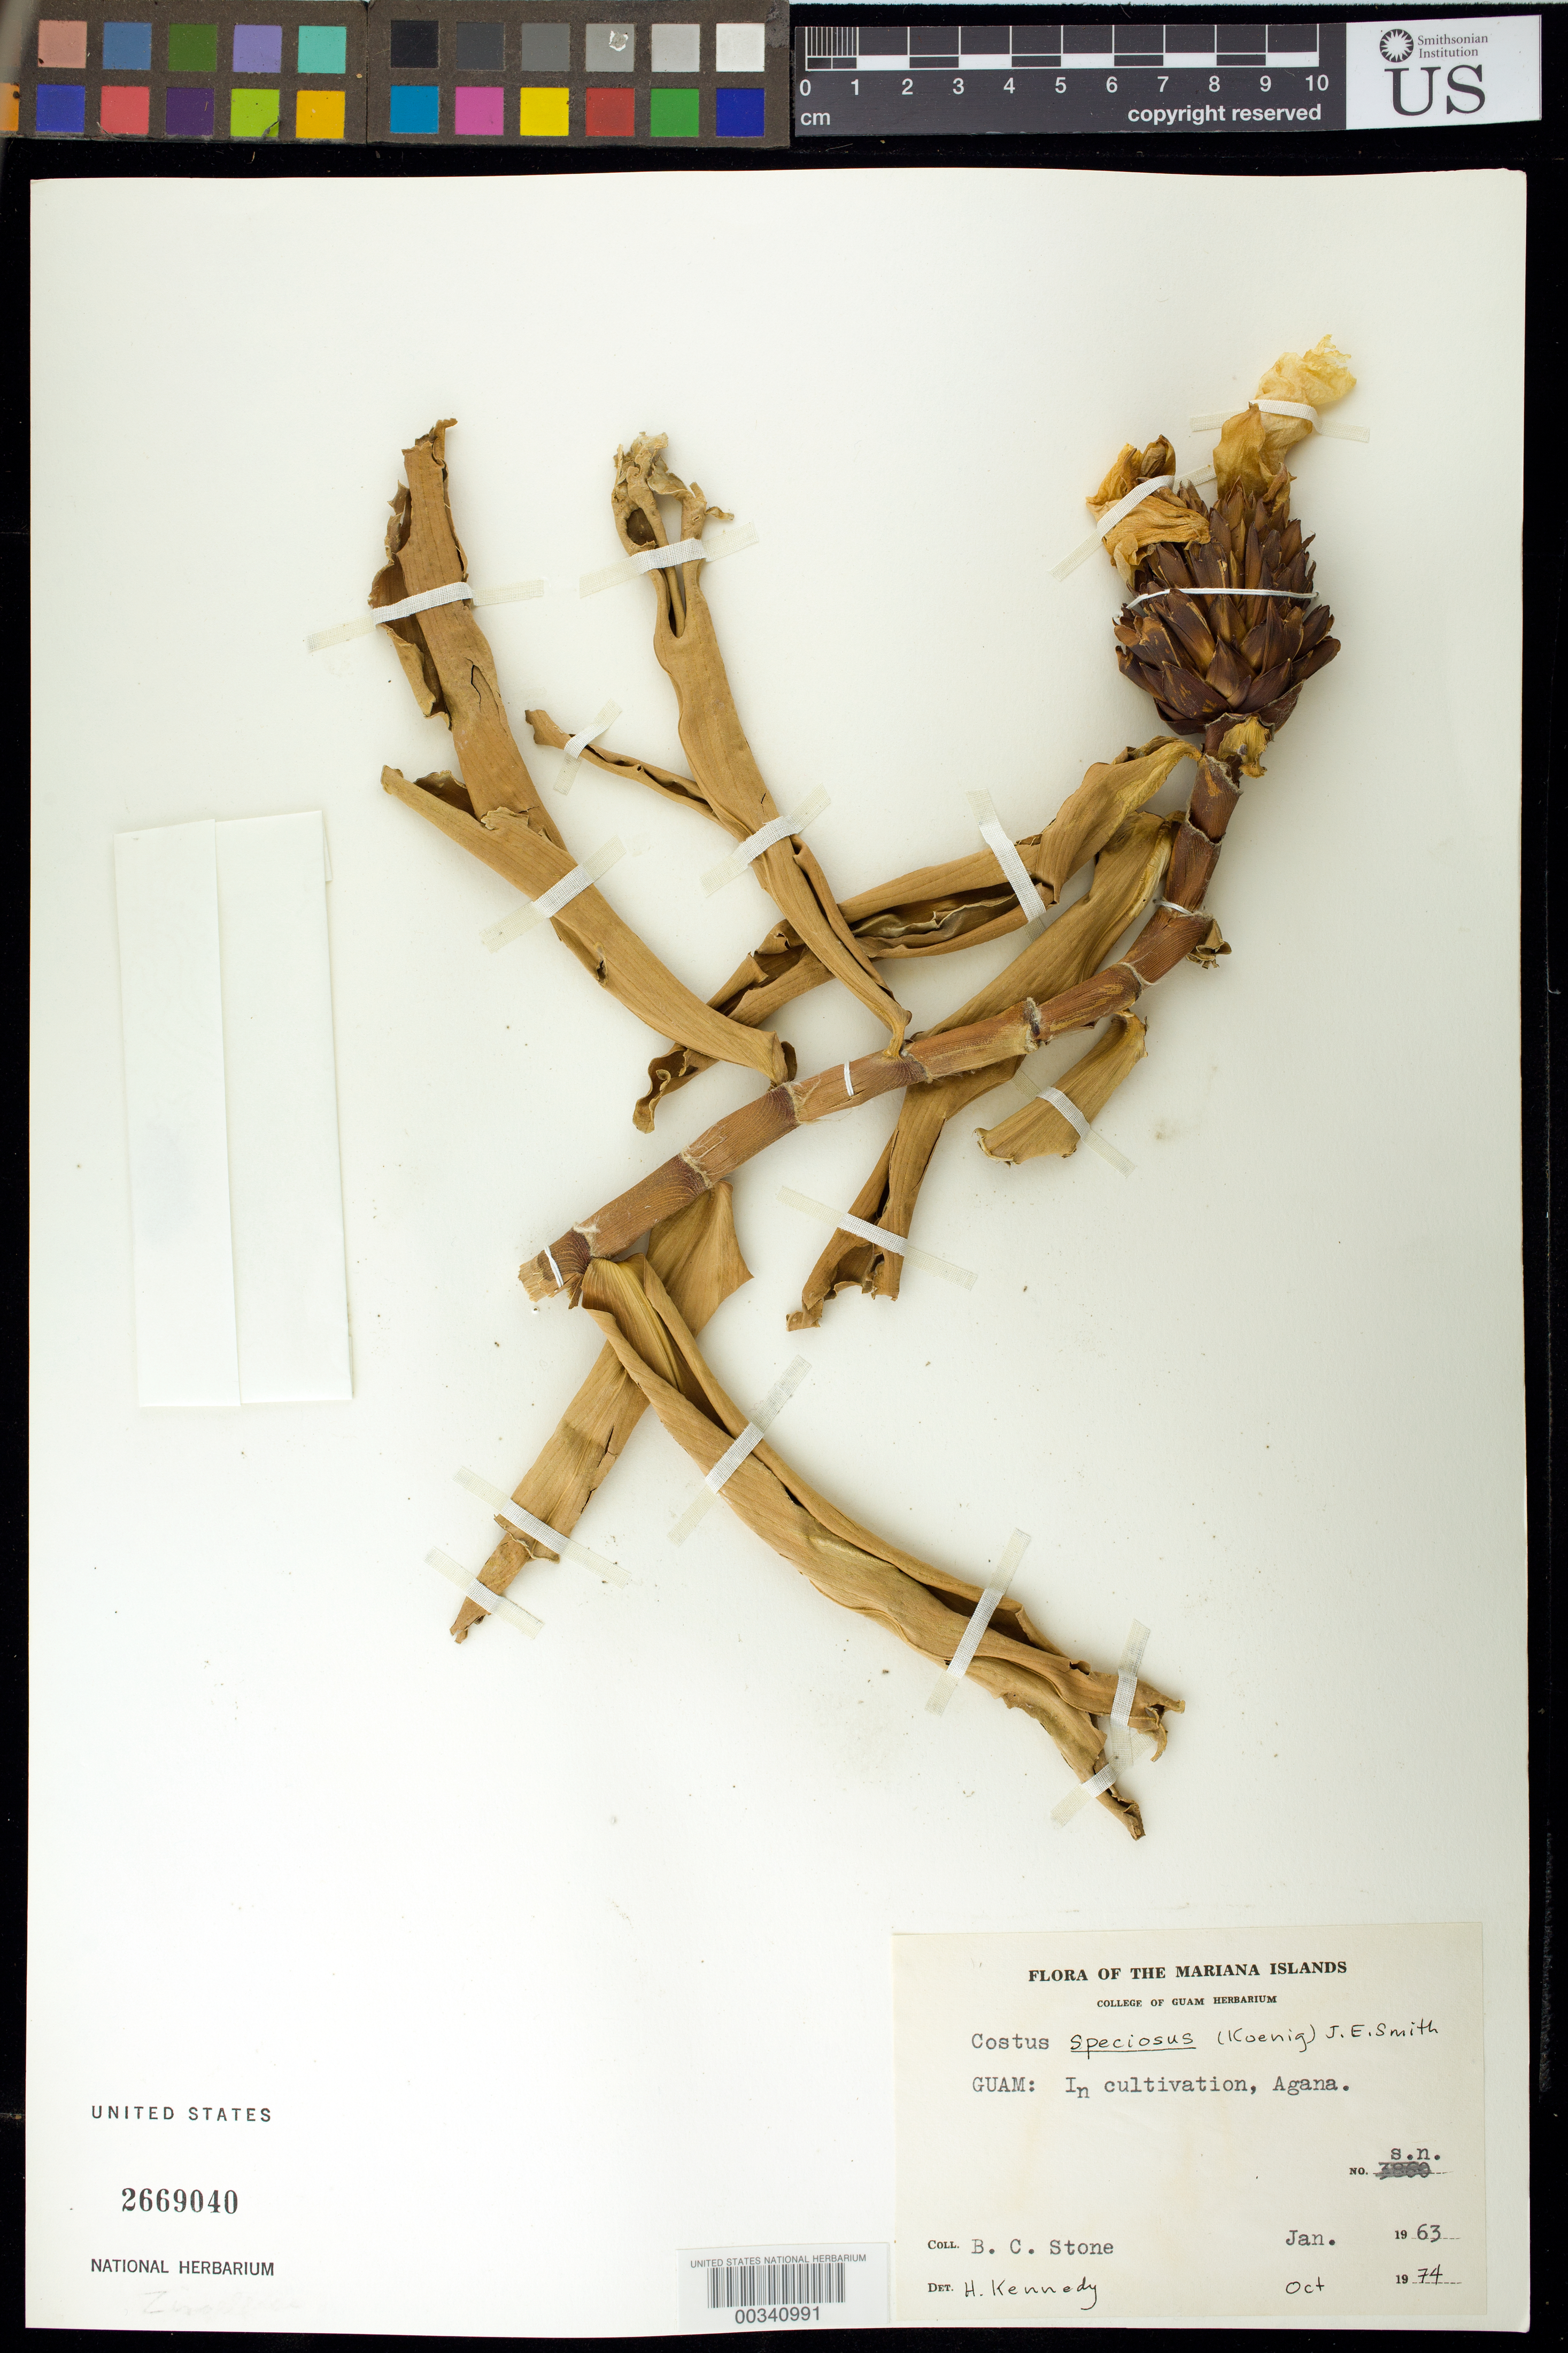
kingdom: Plantae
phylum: Tracheophyta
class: Liliopsida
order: Zingiberales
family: Costaceae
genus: Hellenia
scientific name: Hellenia speciosa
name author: (J. Koenig) S.R. Dutta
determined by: Wagner, W. L., (BOT), Smithsonian Institution - National Museum of Natural History (UNITED STATES)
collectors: B. C. Stone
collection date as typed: Jan 1963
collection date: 1963-01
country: Guam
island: Guam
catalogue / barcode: US 2669040